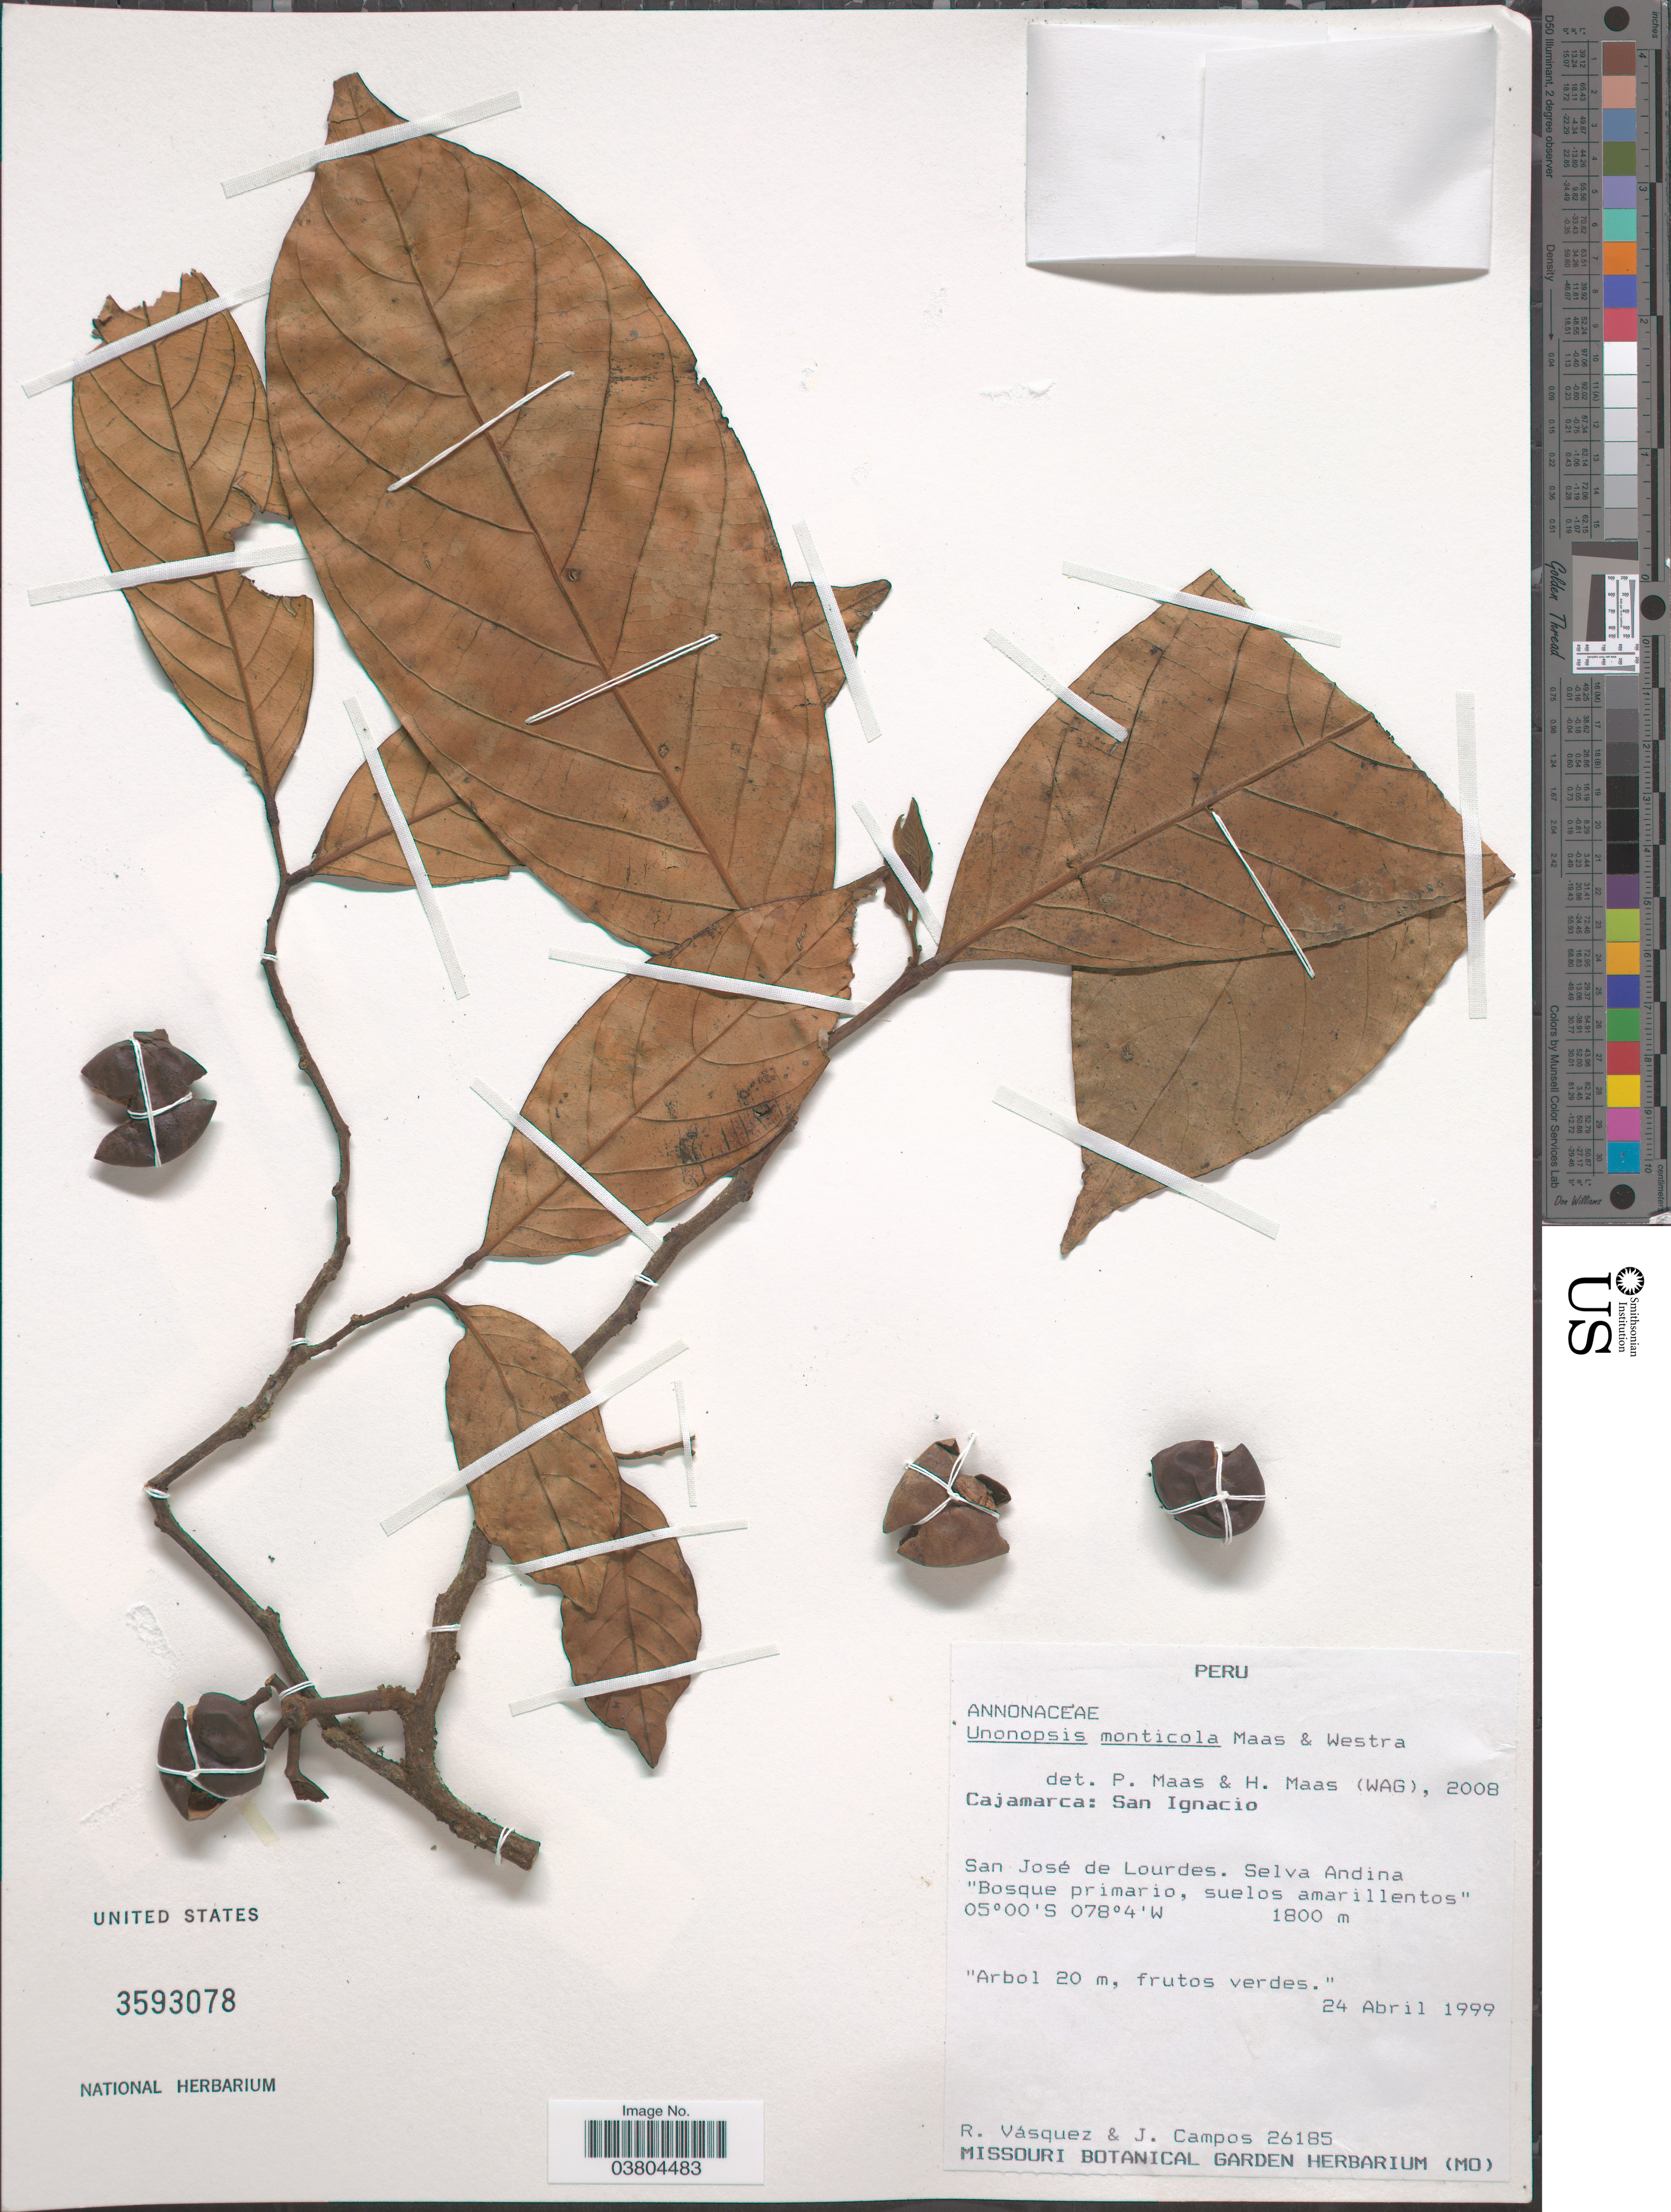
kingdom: Plantae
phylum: Tracheophyta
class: Magnoliopsida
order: Magnoliales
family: Annonaceae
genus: Unonopsis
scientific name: Unonopsis monticola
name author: Maas & Westra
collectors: R. Vásquez & J. Campos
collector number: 26185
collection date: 1999-04-24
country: Peru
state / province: Cajamarca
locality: San Ignacio. San José de Lourdes. Selva Andina "Bosque primario, suelos amarillentos".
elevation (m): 1800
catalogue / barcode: US 3593078